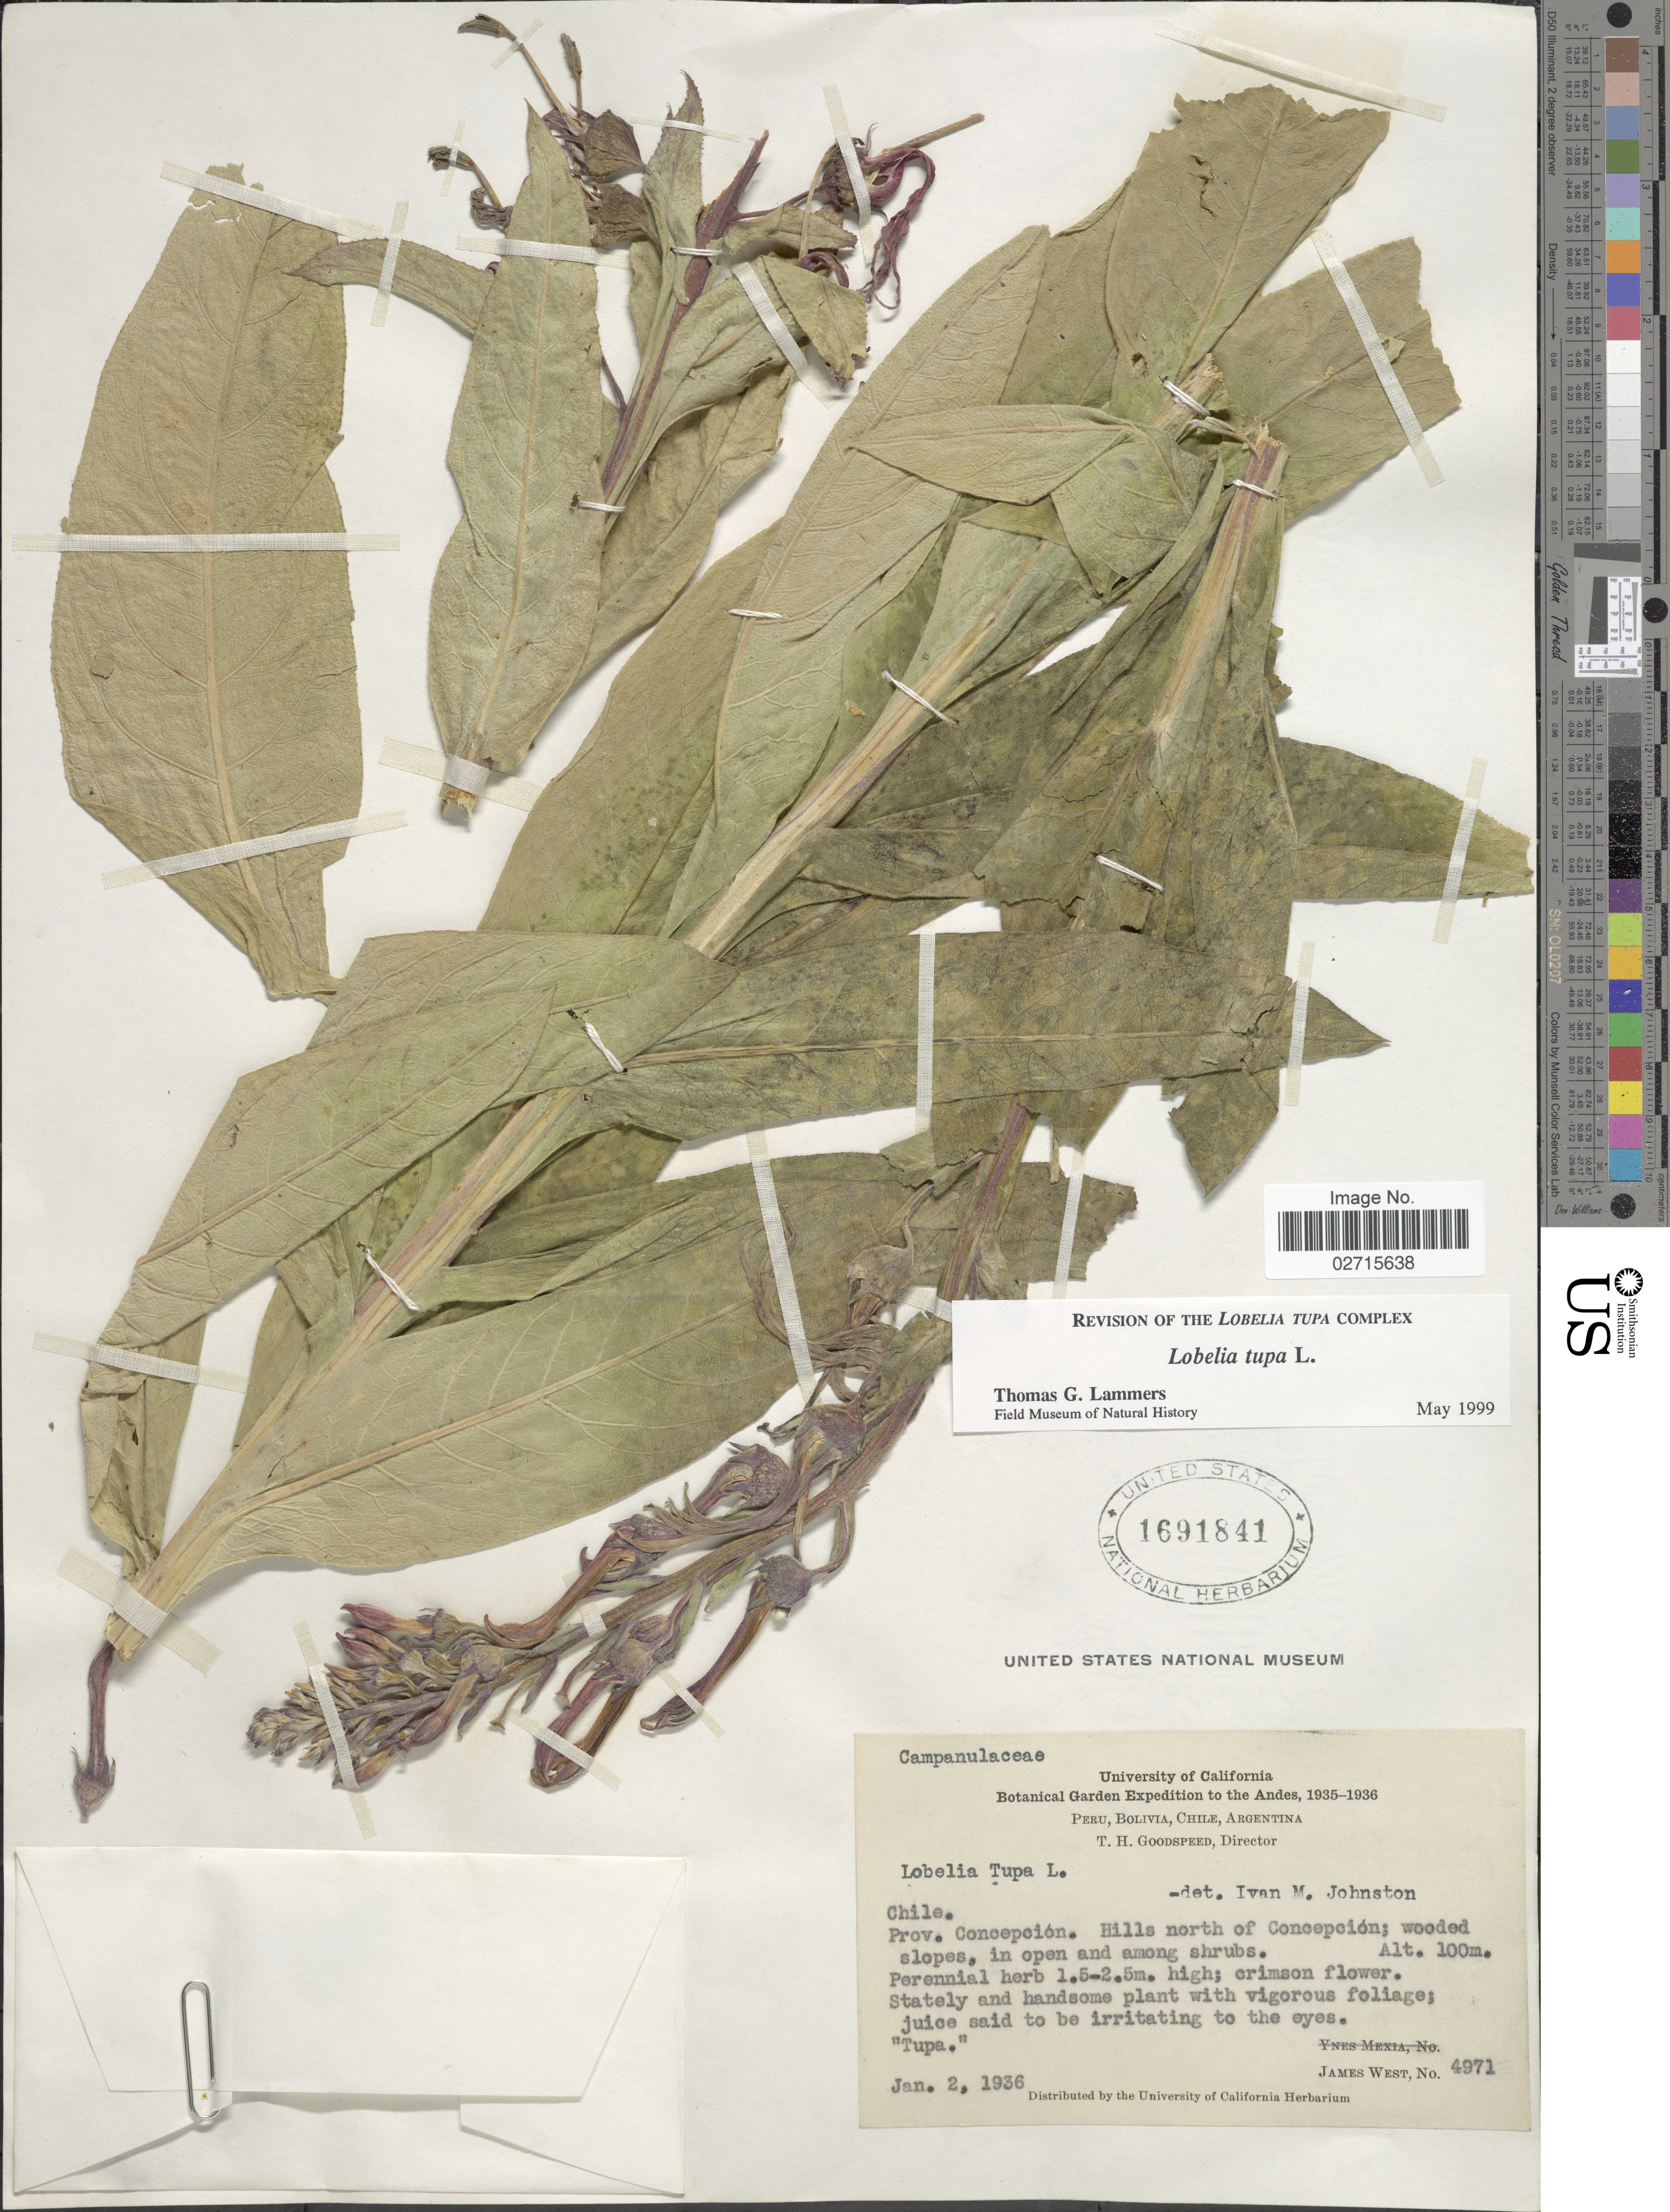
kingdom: Plantae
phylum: Tracheophyta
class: Magnoliopsida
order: Asterales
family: Campanulaceae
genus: Lobelia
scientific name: Lobelia tupa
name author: L.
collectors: J. West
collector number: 4971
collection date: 1936-01-02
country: Chile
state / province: Bio-Bío (VIII)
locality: Prov. Concepcion, Hills north of Concepcion; wooded slopes.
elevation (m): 100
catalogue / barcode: US 1691841